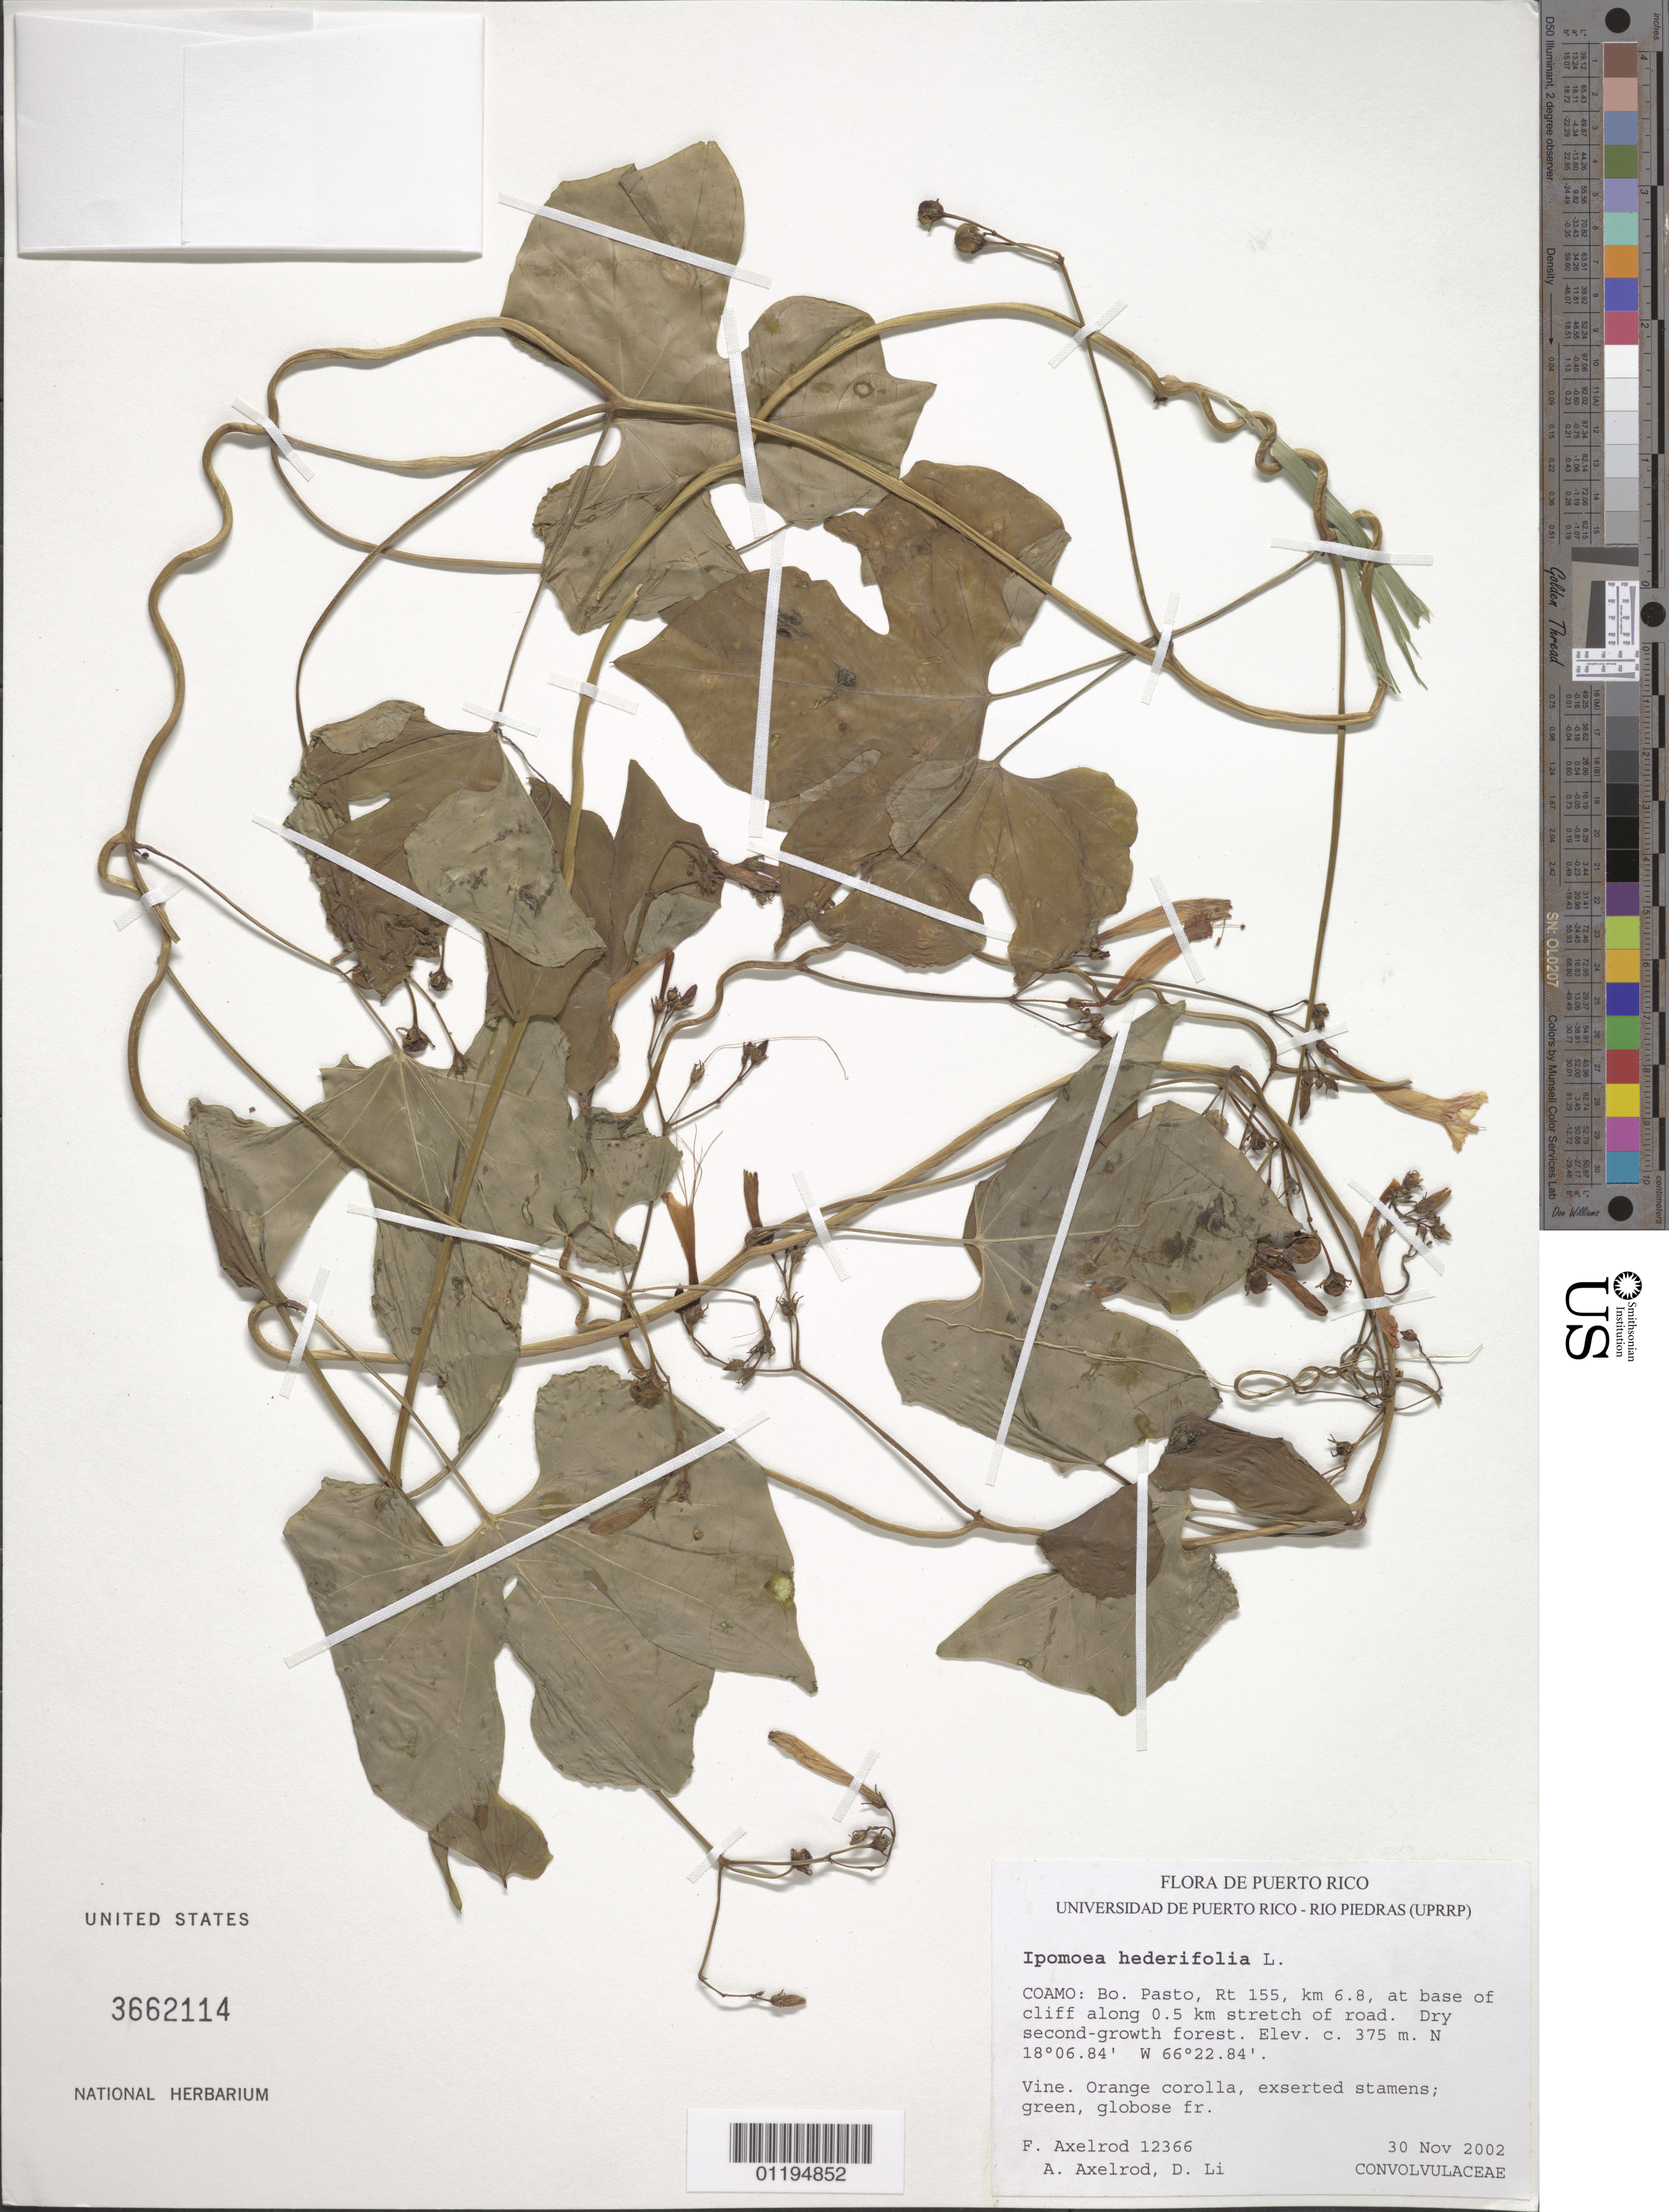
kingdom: Plantae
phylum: Tracheophyta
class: Magnoliopsida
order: Solanales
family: Convolvulaceae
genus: Ipomoea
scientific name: Ipomoea hederifolia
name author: L.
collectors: F. S. Axelrod, A. Axelrod & D. Li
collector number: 12366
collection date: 2002-11-30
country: Puerto Rico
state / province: Coamo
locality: Rt 155 at base of cliff along 0.5km stretch of rd.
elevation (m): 375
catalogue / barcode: US 3662114